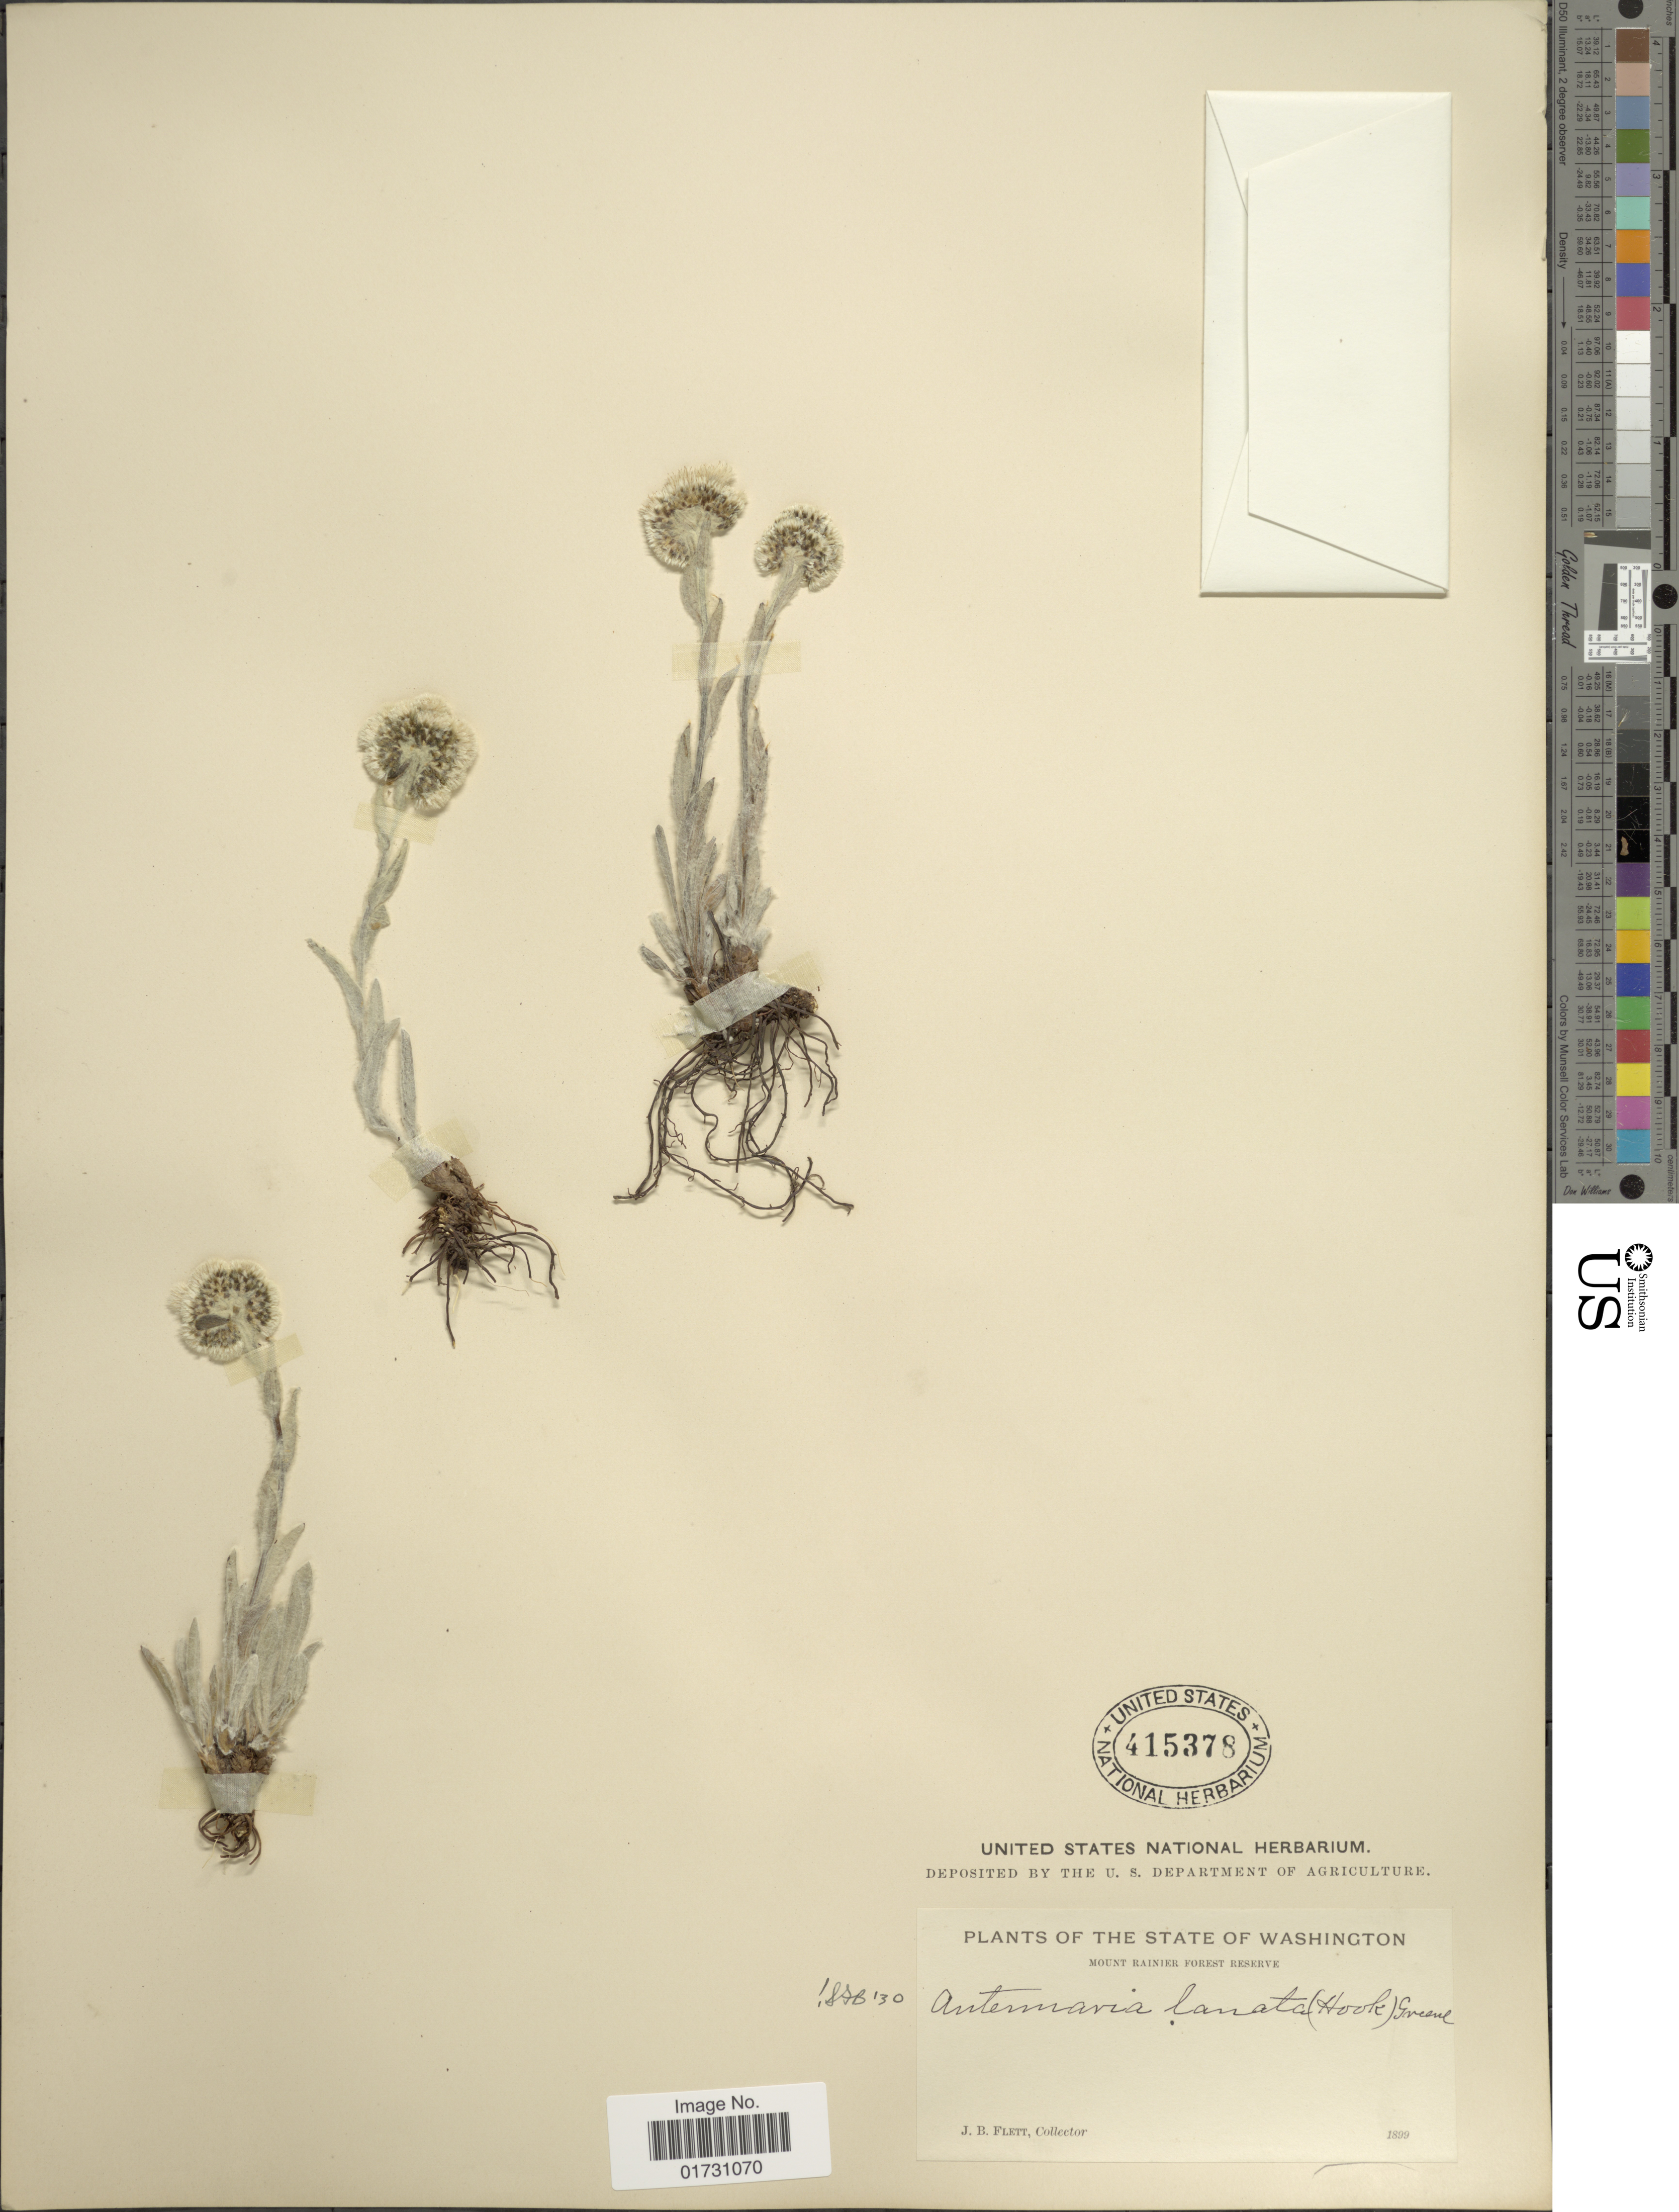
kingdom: Plantae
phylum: Tracheophyta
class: Magnoliopsida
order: Asterales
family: Asteraceae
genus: Antennaria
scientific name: Antennaria lanata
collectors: J. Flett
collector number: s,n,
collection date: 1899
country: United States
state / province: Washington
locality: The State of Washington, Mount Rainier Forest Reserve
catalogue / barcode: US 415378